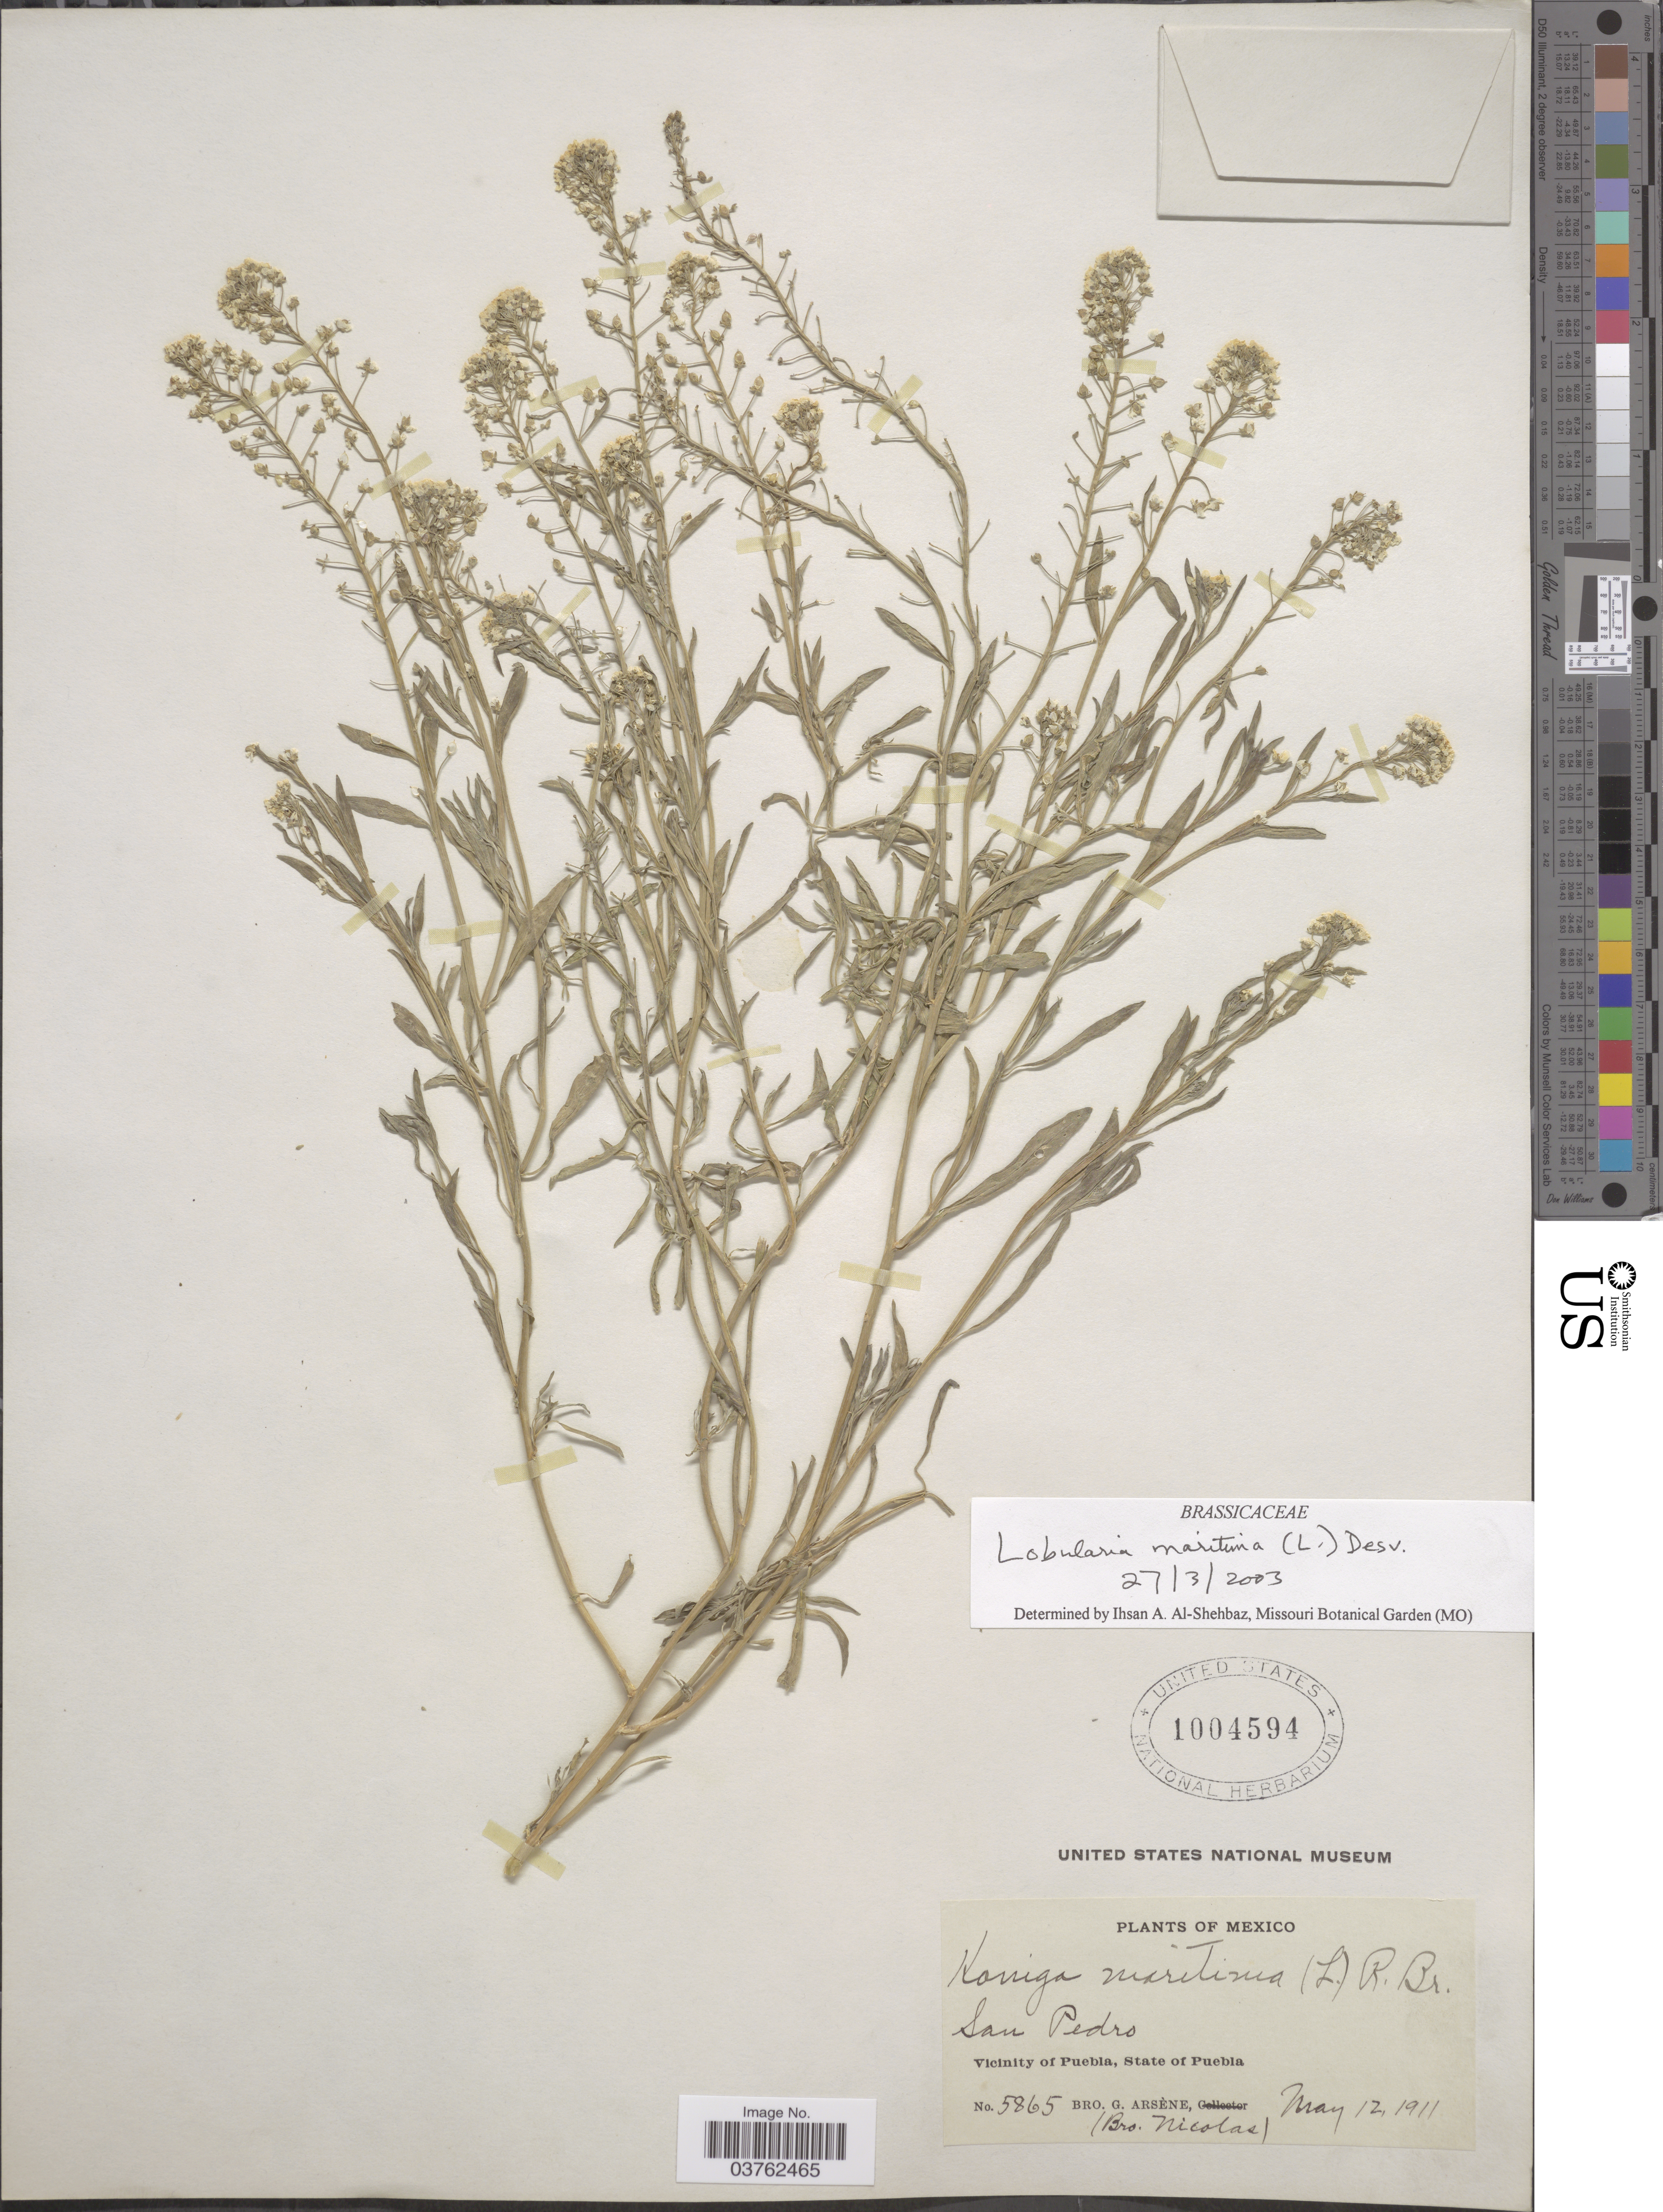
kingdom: Plantae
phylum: Tracheophyta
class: Magnoliopsida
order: Brassicales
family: Brassicaceae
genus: Lobularia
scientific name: Lobularia maritima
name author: (L.) Desv.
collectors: Bro. G. Arsène & Bro. Nicolas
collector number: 5865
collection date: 1911-05-12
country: Paraguay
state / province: San Pedro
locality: Vicinity of Puebla, State of Puebla.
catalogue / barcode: US 1004594